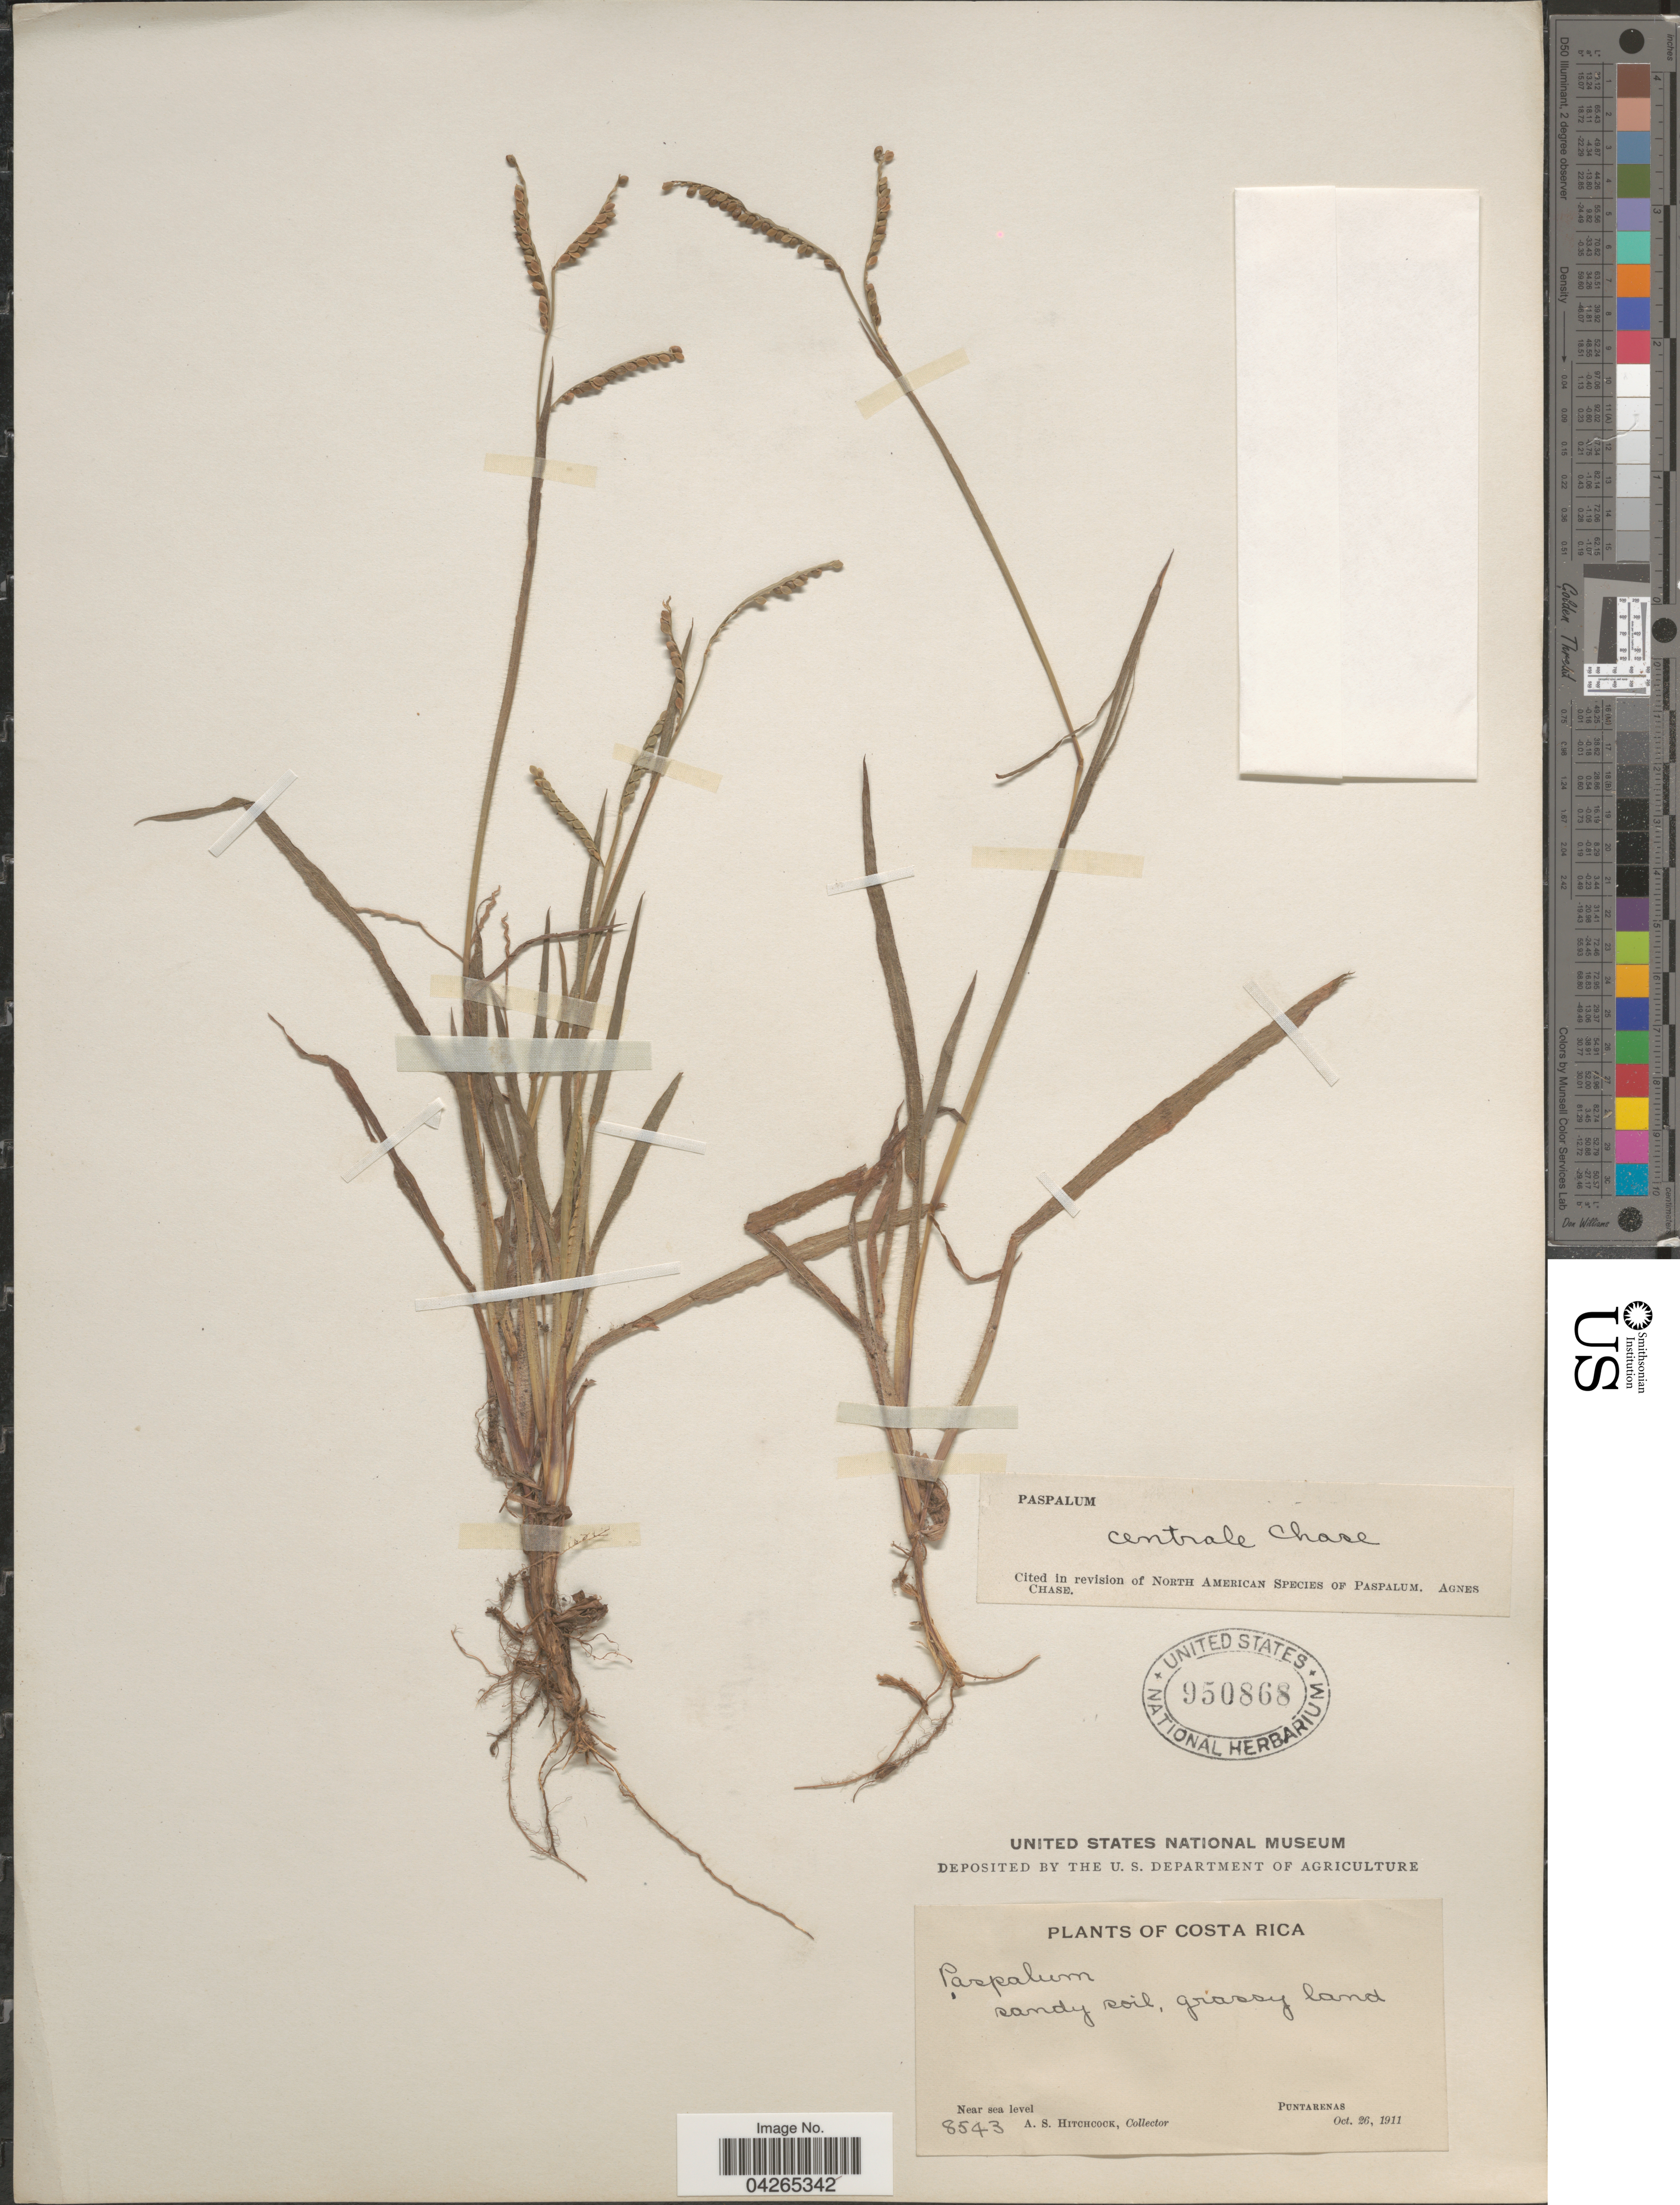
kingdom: Plantae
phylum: Tracheophyta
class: Liliopsida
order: Poales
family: Poaceae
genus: Paspalum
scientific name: Paspalum centrale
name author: Chase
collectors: A. S. Hitchcock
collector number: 8543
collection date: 1911-10-26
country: Costa Rica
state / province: Puntarenas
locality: Sandy soil, grassy land.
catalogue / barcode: US 950868